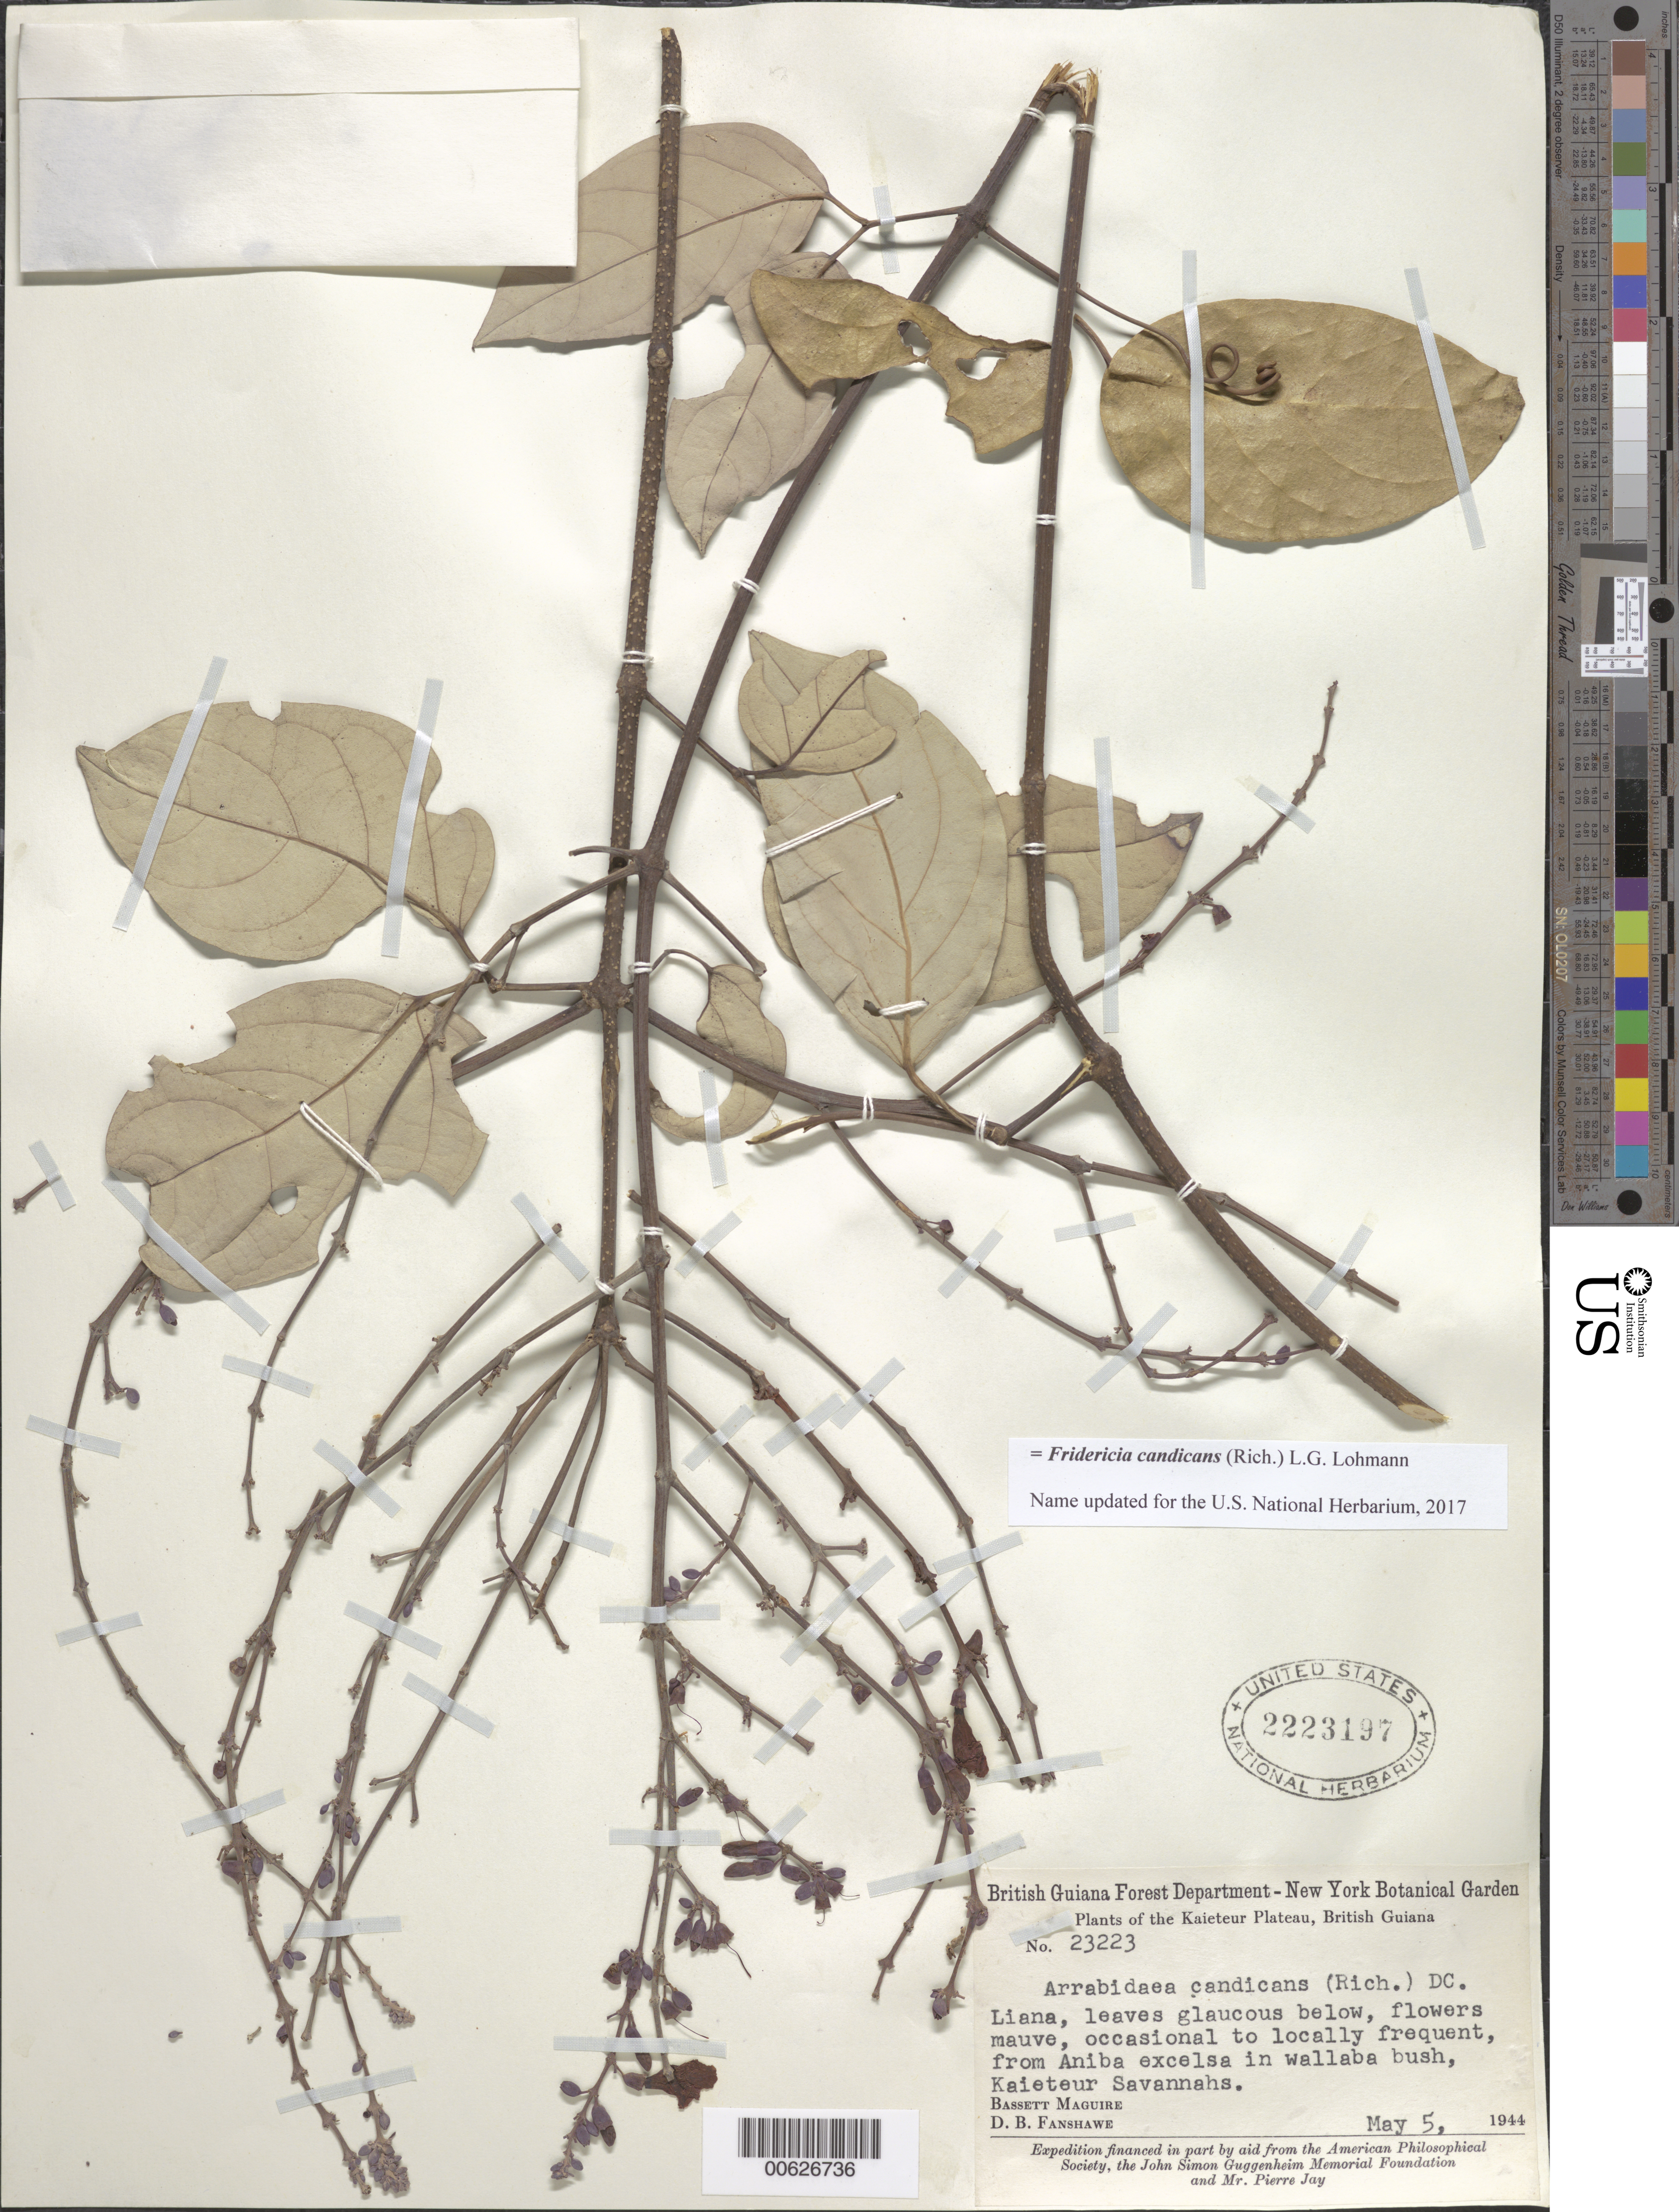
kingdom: Plantae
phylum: Tracheophyta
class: Magnoliopsida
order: Lamiales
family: Bignoniaceae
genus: Arrabidaea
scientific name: Arrabidaea candicans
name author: (Rich.) DC.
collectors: B. Maguire & D. B. Fanshawe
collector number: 23223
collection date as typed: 5-May-44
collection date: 1944-05-05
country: Guyana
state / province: Potaro-Siparuni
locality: Kaieteur Plateau, Potaro River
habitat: Savanna. From Aniba excelsa in wallaba bush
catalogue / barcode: US 2223197